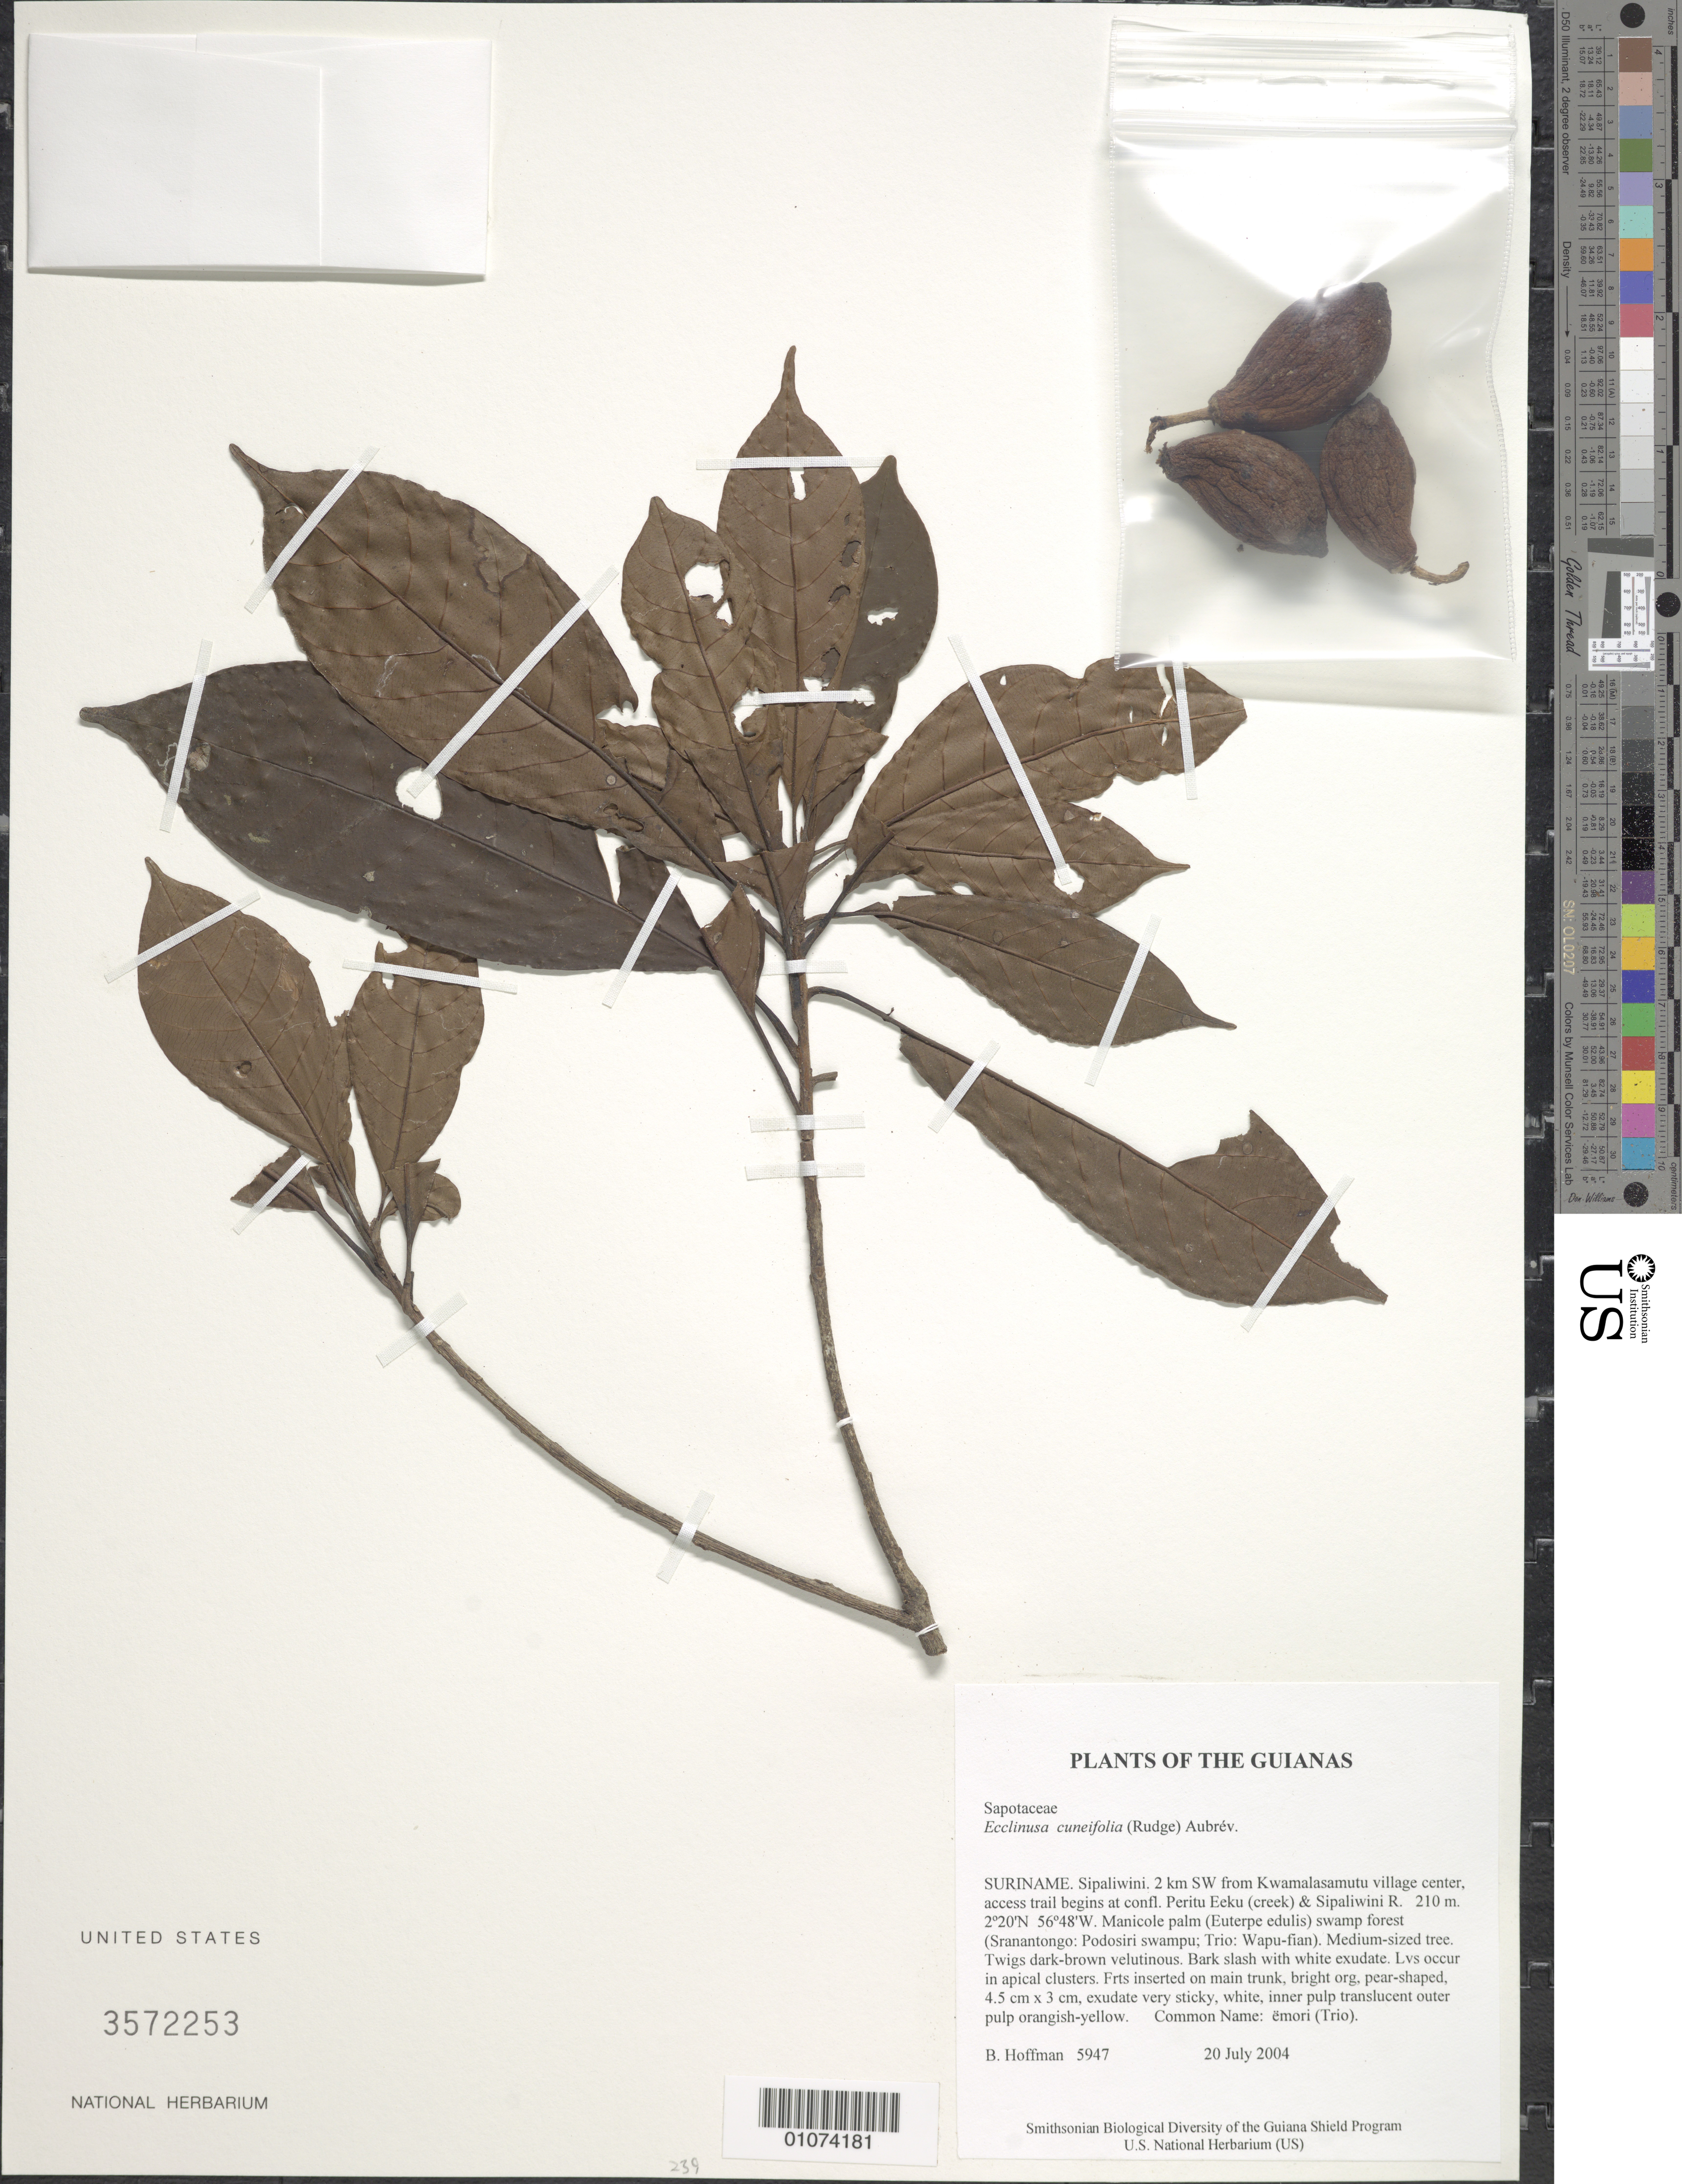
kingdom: Plantae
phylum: Tracheophyta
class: Magnoliopsida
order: Ericales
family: Sapotaceae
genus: Ecclinusa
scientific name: Ecclinusa cuneifolia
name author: (Rudge) Aubrév.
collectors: B. Hoffman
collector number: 5947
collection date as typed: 20 July 2004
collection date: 2004-07-20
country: Suriname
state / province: Sipaliwini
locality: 2 km SW from Kwamalasamutu village center, access trail begins at confl. Peritu Eeku (creek) & Sipaliwini R.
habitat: Manicole palm (Euterpe edulis) swamp forest (Sranantongo: Podosiri swampu; Trio: Wapu-fian)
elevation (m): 210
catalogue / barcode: US 3572253